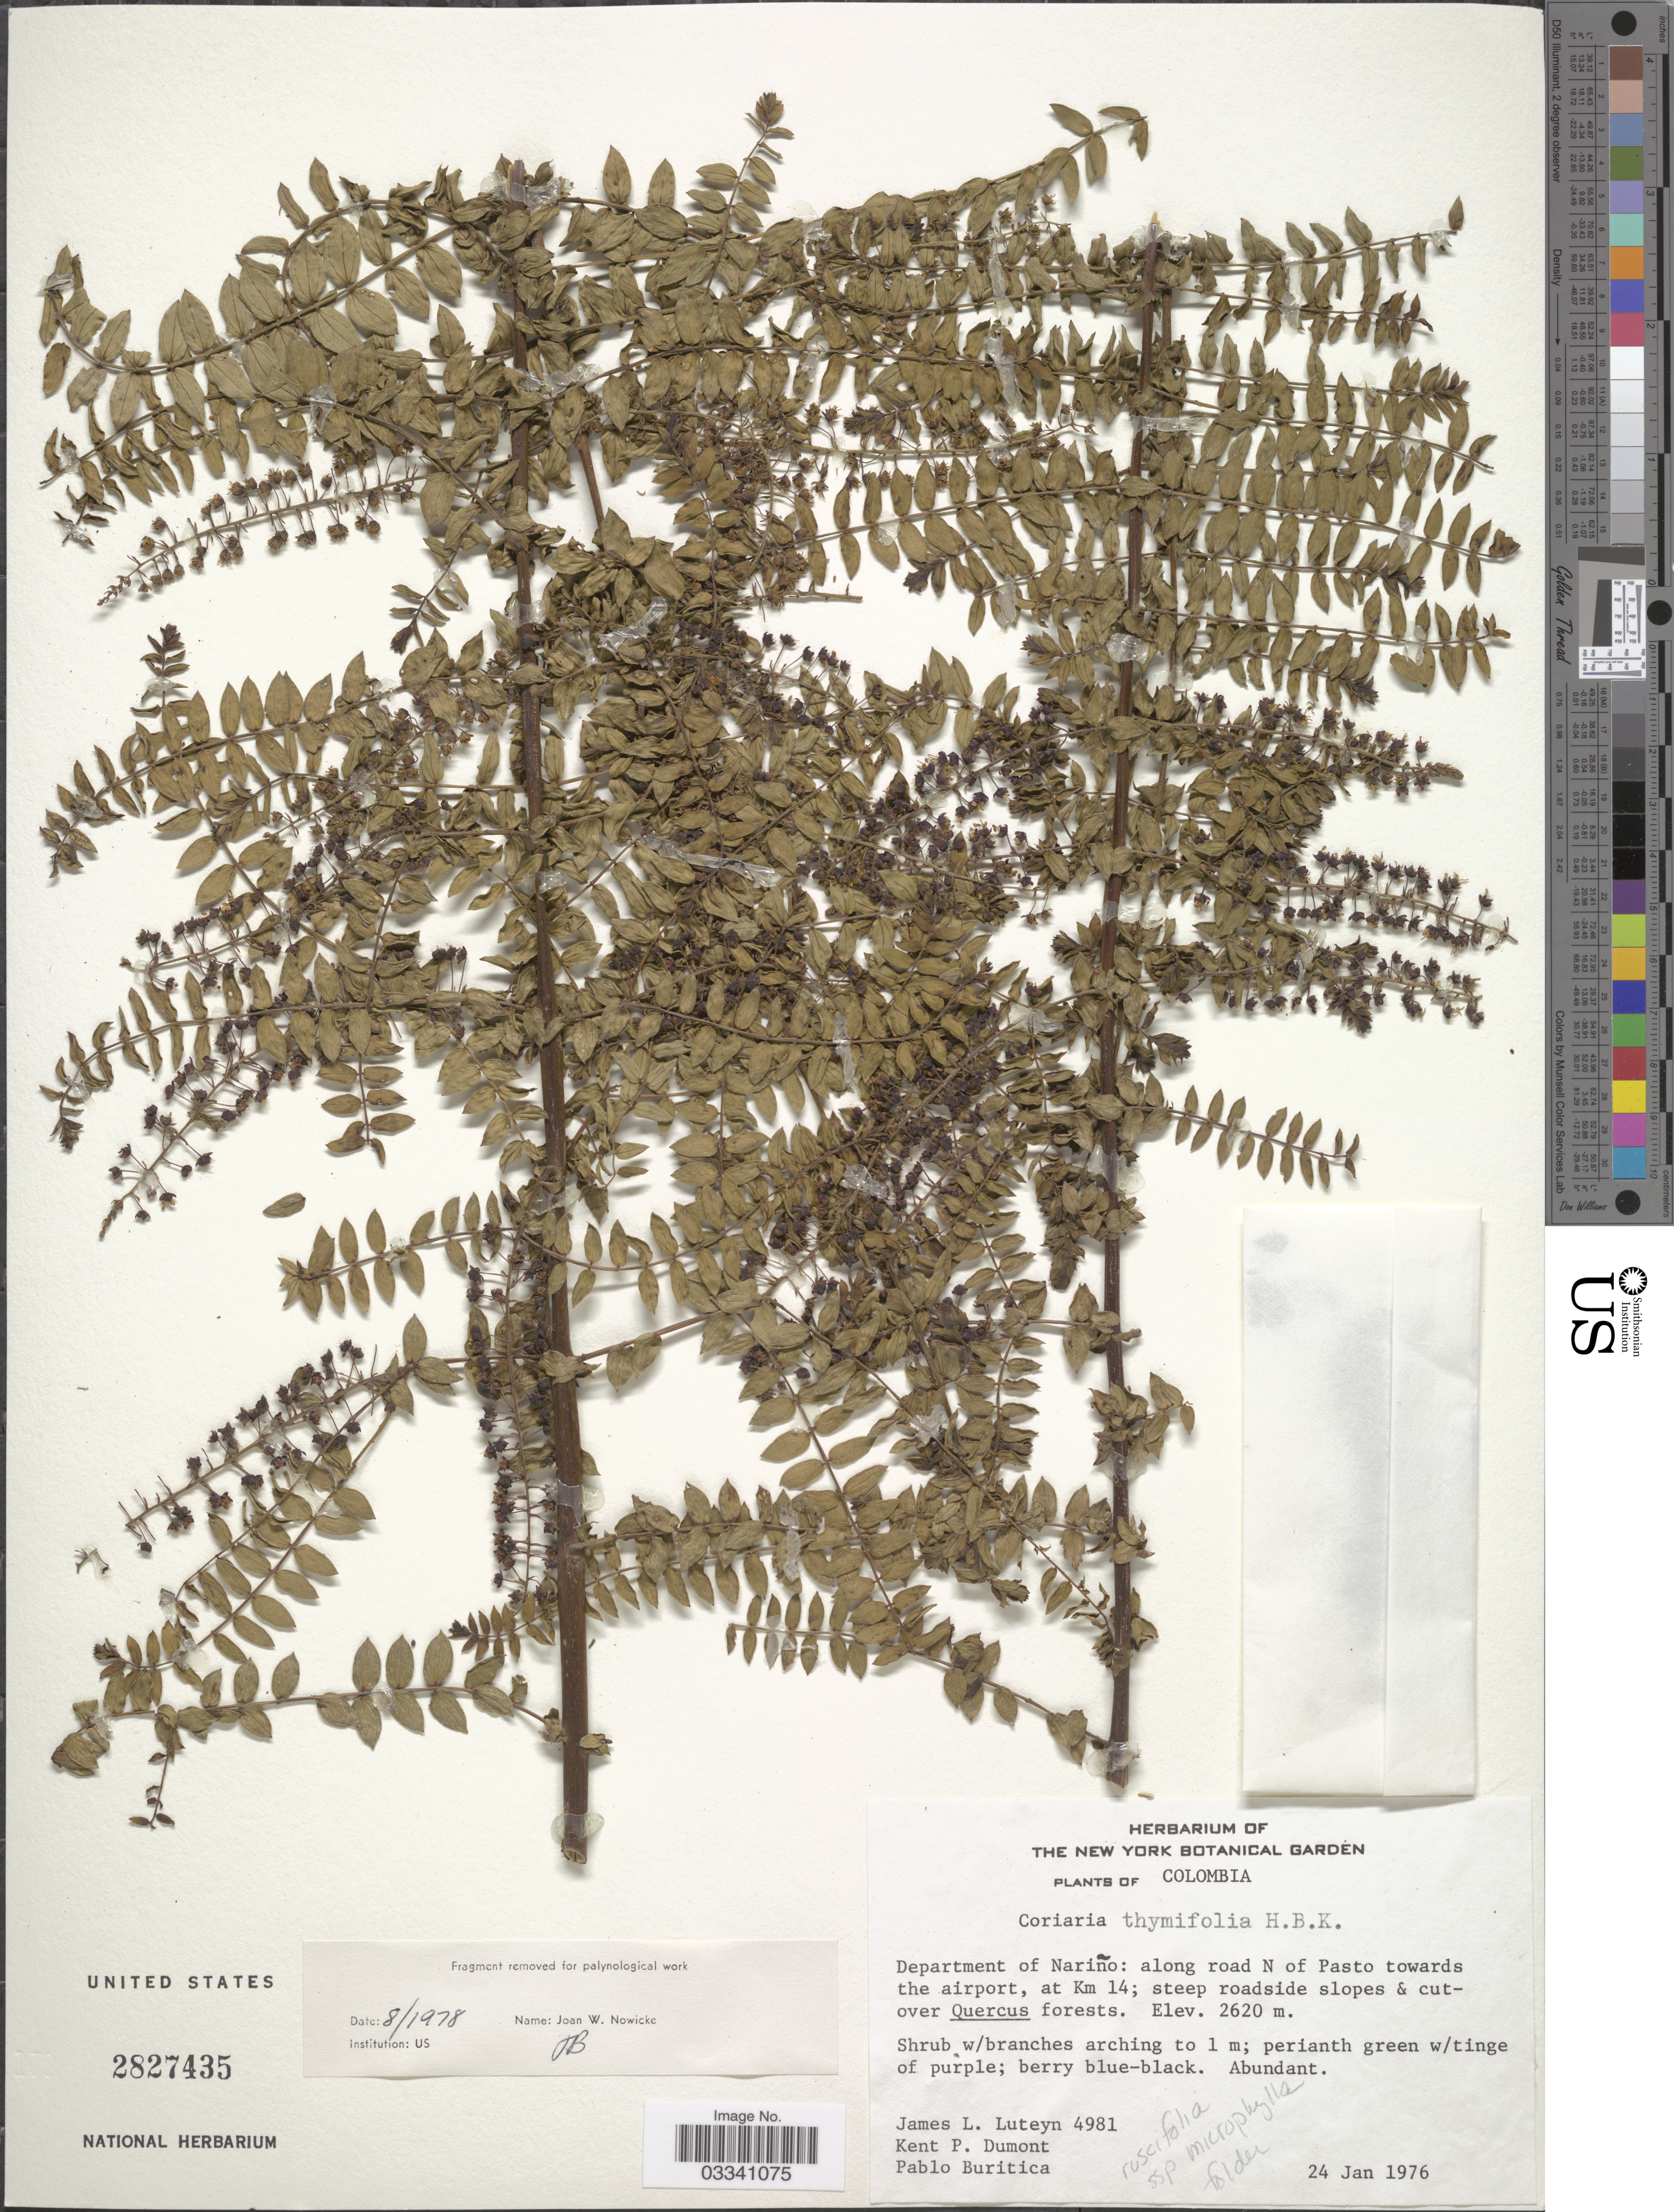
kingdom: Plantae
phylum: Tracheophyta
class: Magnoliopsida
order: Cucurbitales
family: Coriariaceae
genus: Coriaria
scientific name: Coriaria ruscifolia subsp. microphylla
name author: (Poir.) L.E. Skog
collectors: J. L. Luteyn, K. P. Dumont & P. Buritica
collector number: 4981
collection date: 1976-01-24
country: Colombia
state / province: Nariño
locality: Department of Nariño: along road N of Pasto towards the airport, at Km 14.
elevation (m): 2620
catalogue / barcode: US 2827435